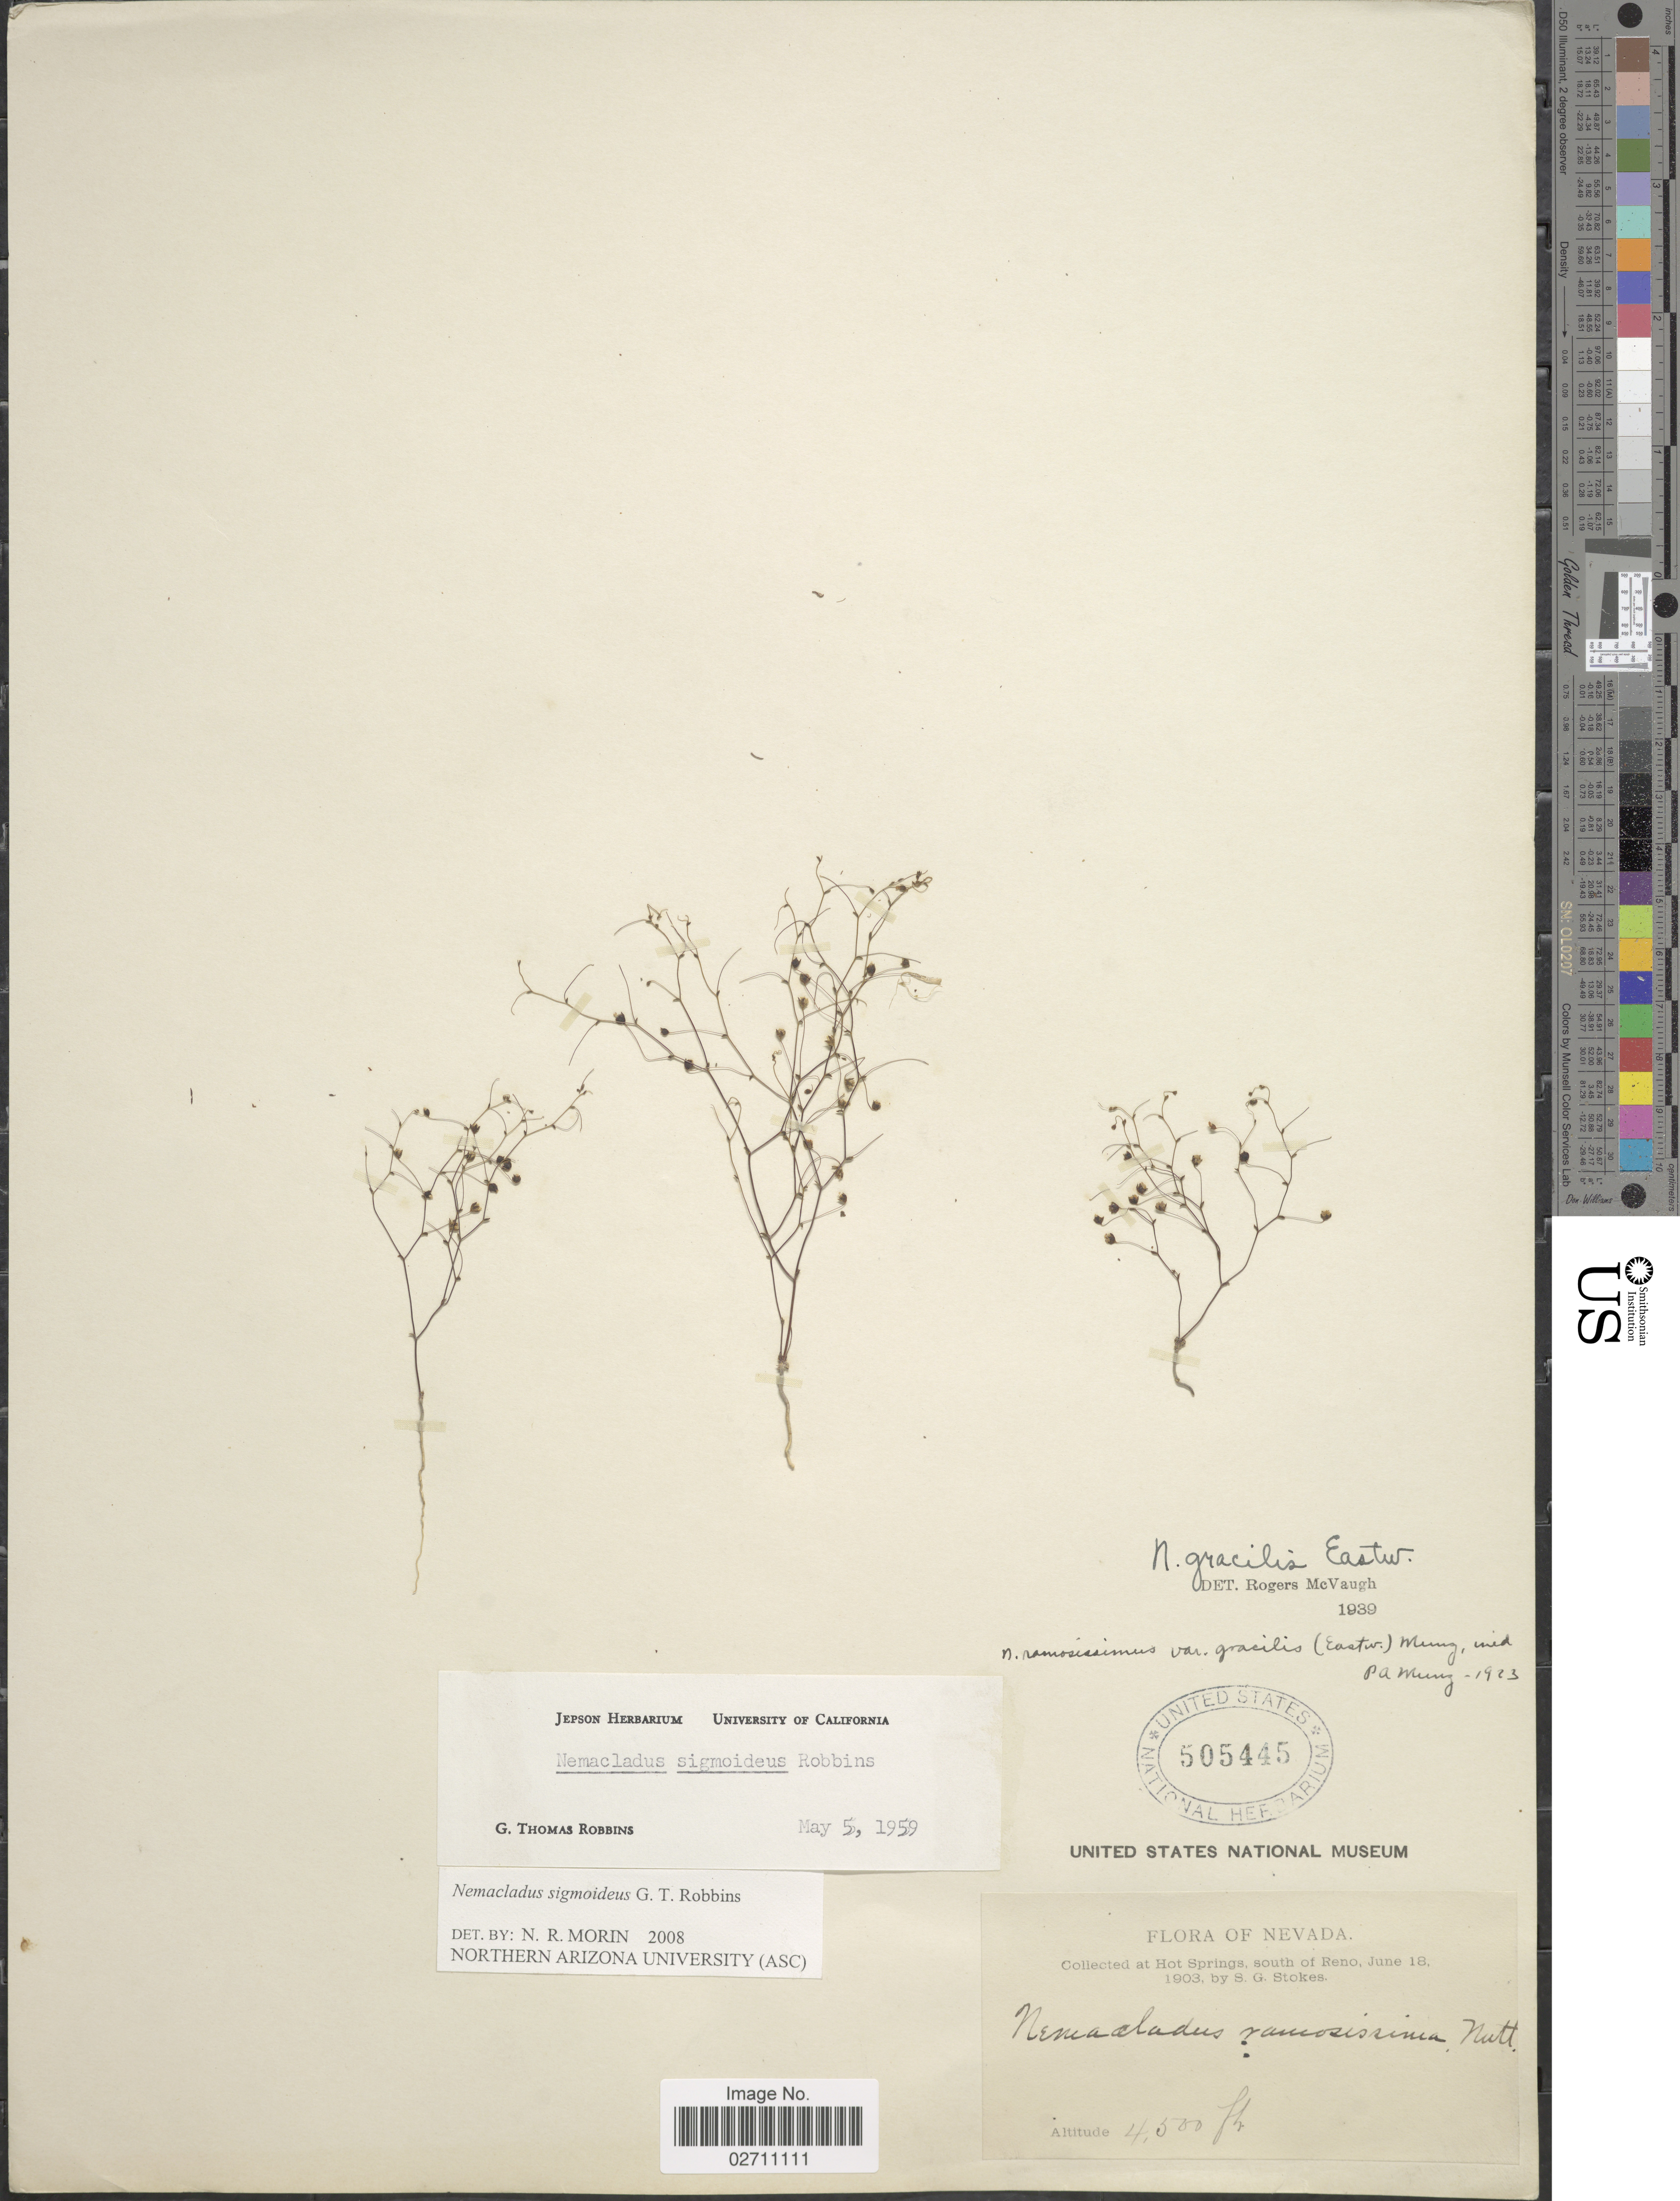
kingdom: Plantae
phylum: Tracheophyta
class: Magnoliopsida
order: Asterales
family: Campanulaceae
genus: Nemacladus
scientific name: Nemacladus sigmoideus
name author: G.T. Robbins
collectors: S. G. Stokes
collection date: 1903-06-18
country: United States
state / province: Nevada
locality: At Hot Springs, south of Reno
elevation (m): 1372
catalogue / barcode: US 505445